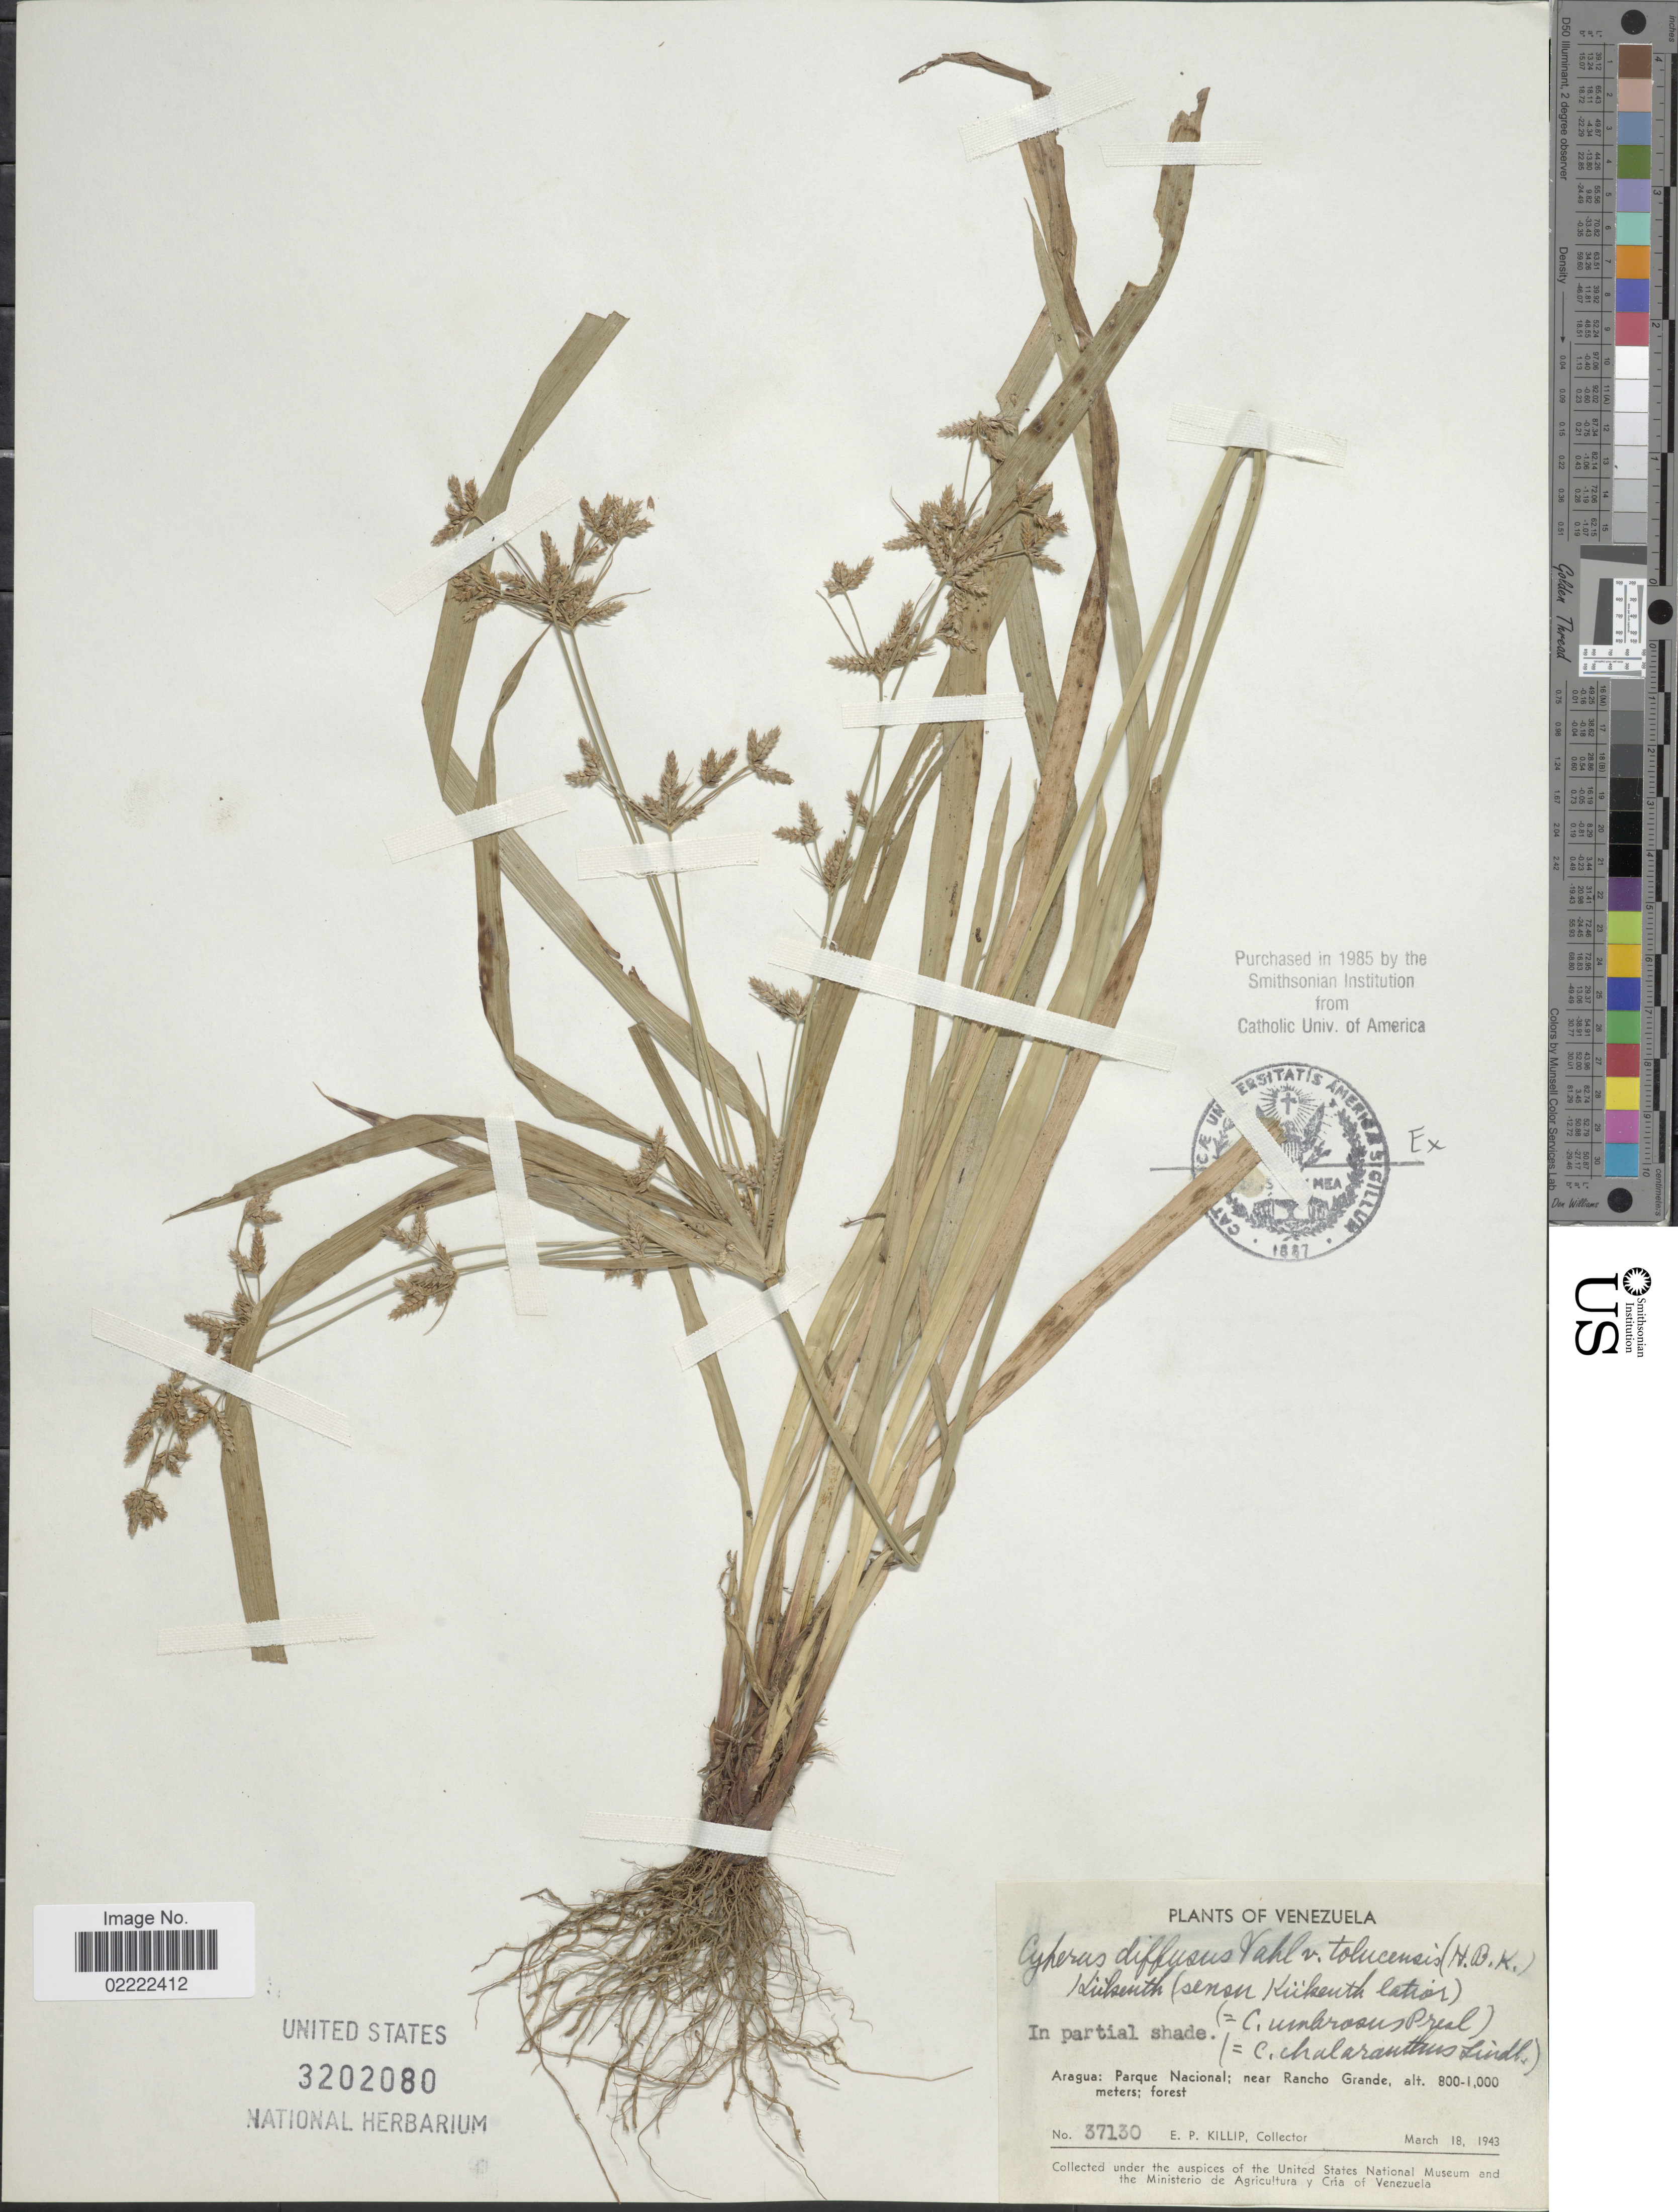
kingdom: Plantae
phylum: Tracheophyta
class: Liliopsida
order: Poales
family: Cyperaceae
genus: Cyperus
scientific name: Cyperus laxus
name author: Lam.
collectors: E. P. Killip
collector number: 37130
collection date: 1943-03-18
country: Venezuela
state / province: Aragua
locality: Parque Nacional: near Rancho Grande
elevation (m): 800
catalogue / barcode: US 3202080